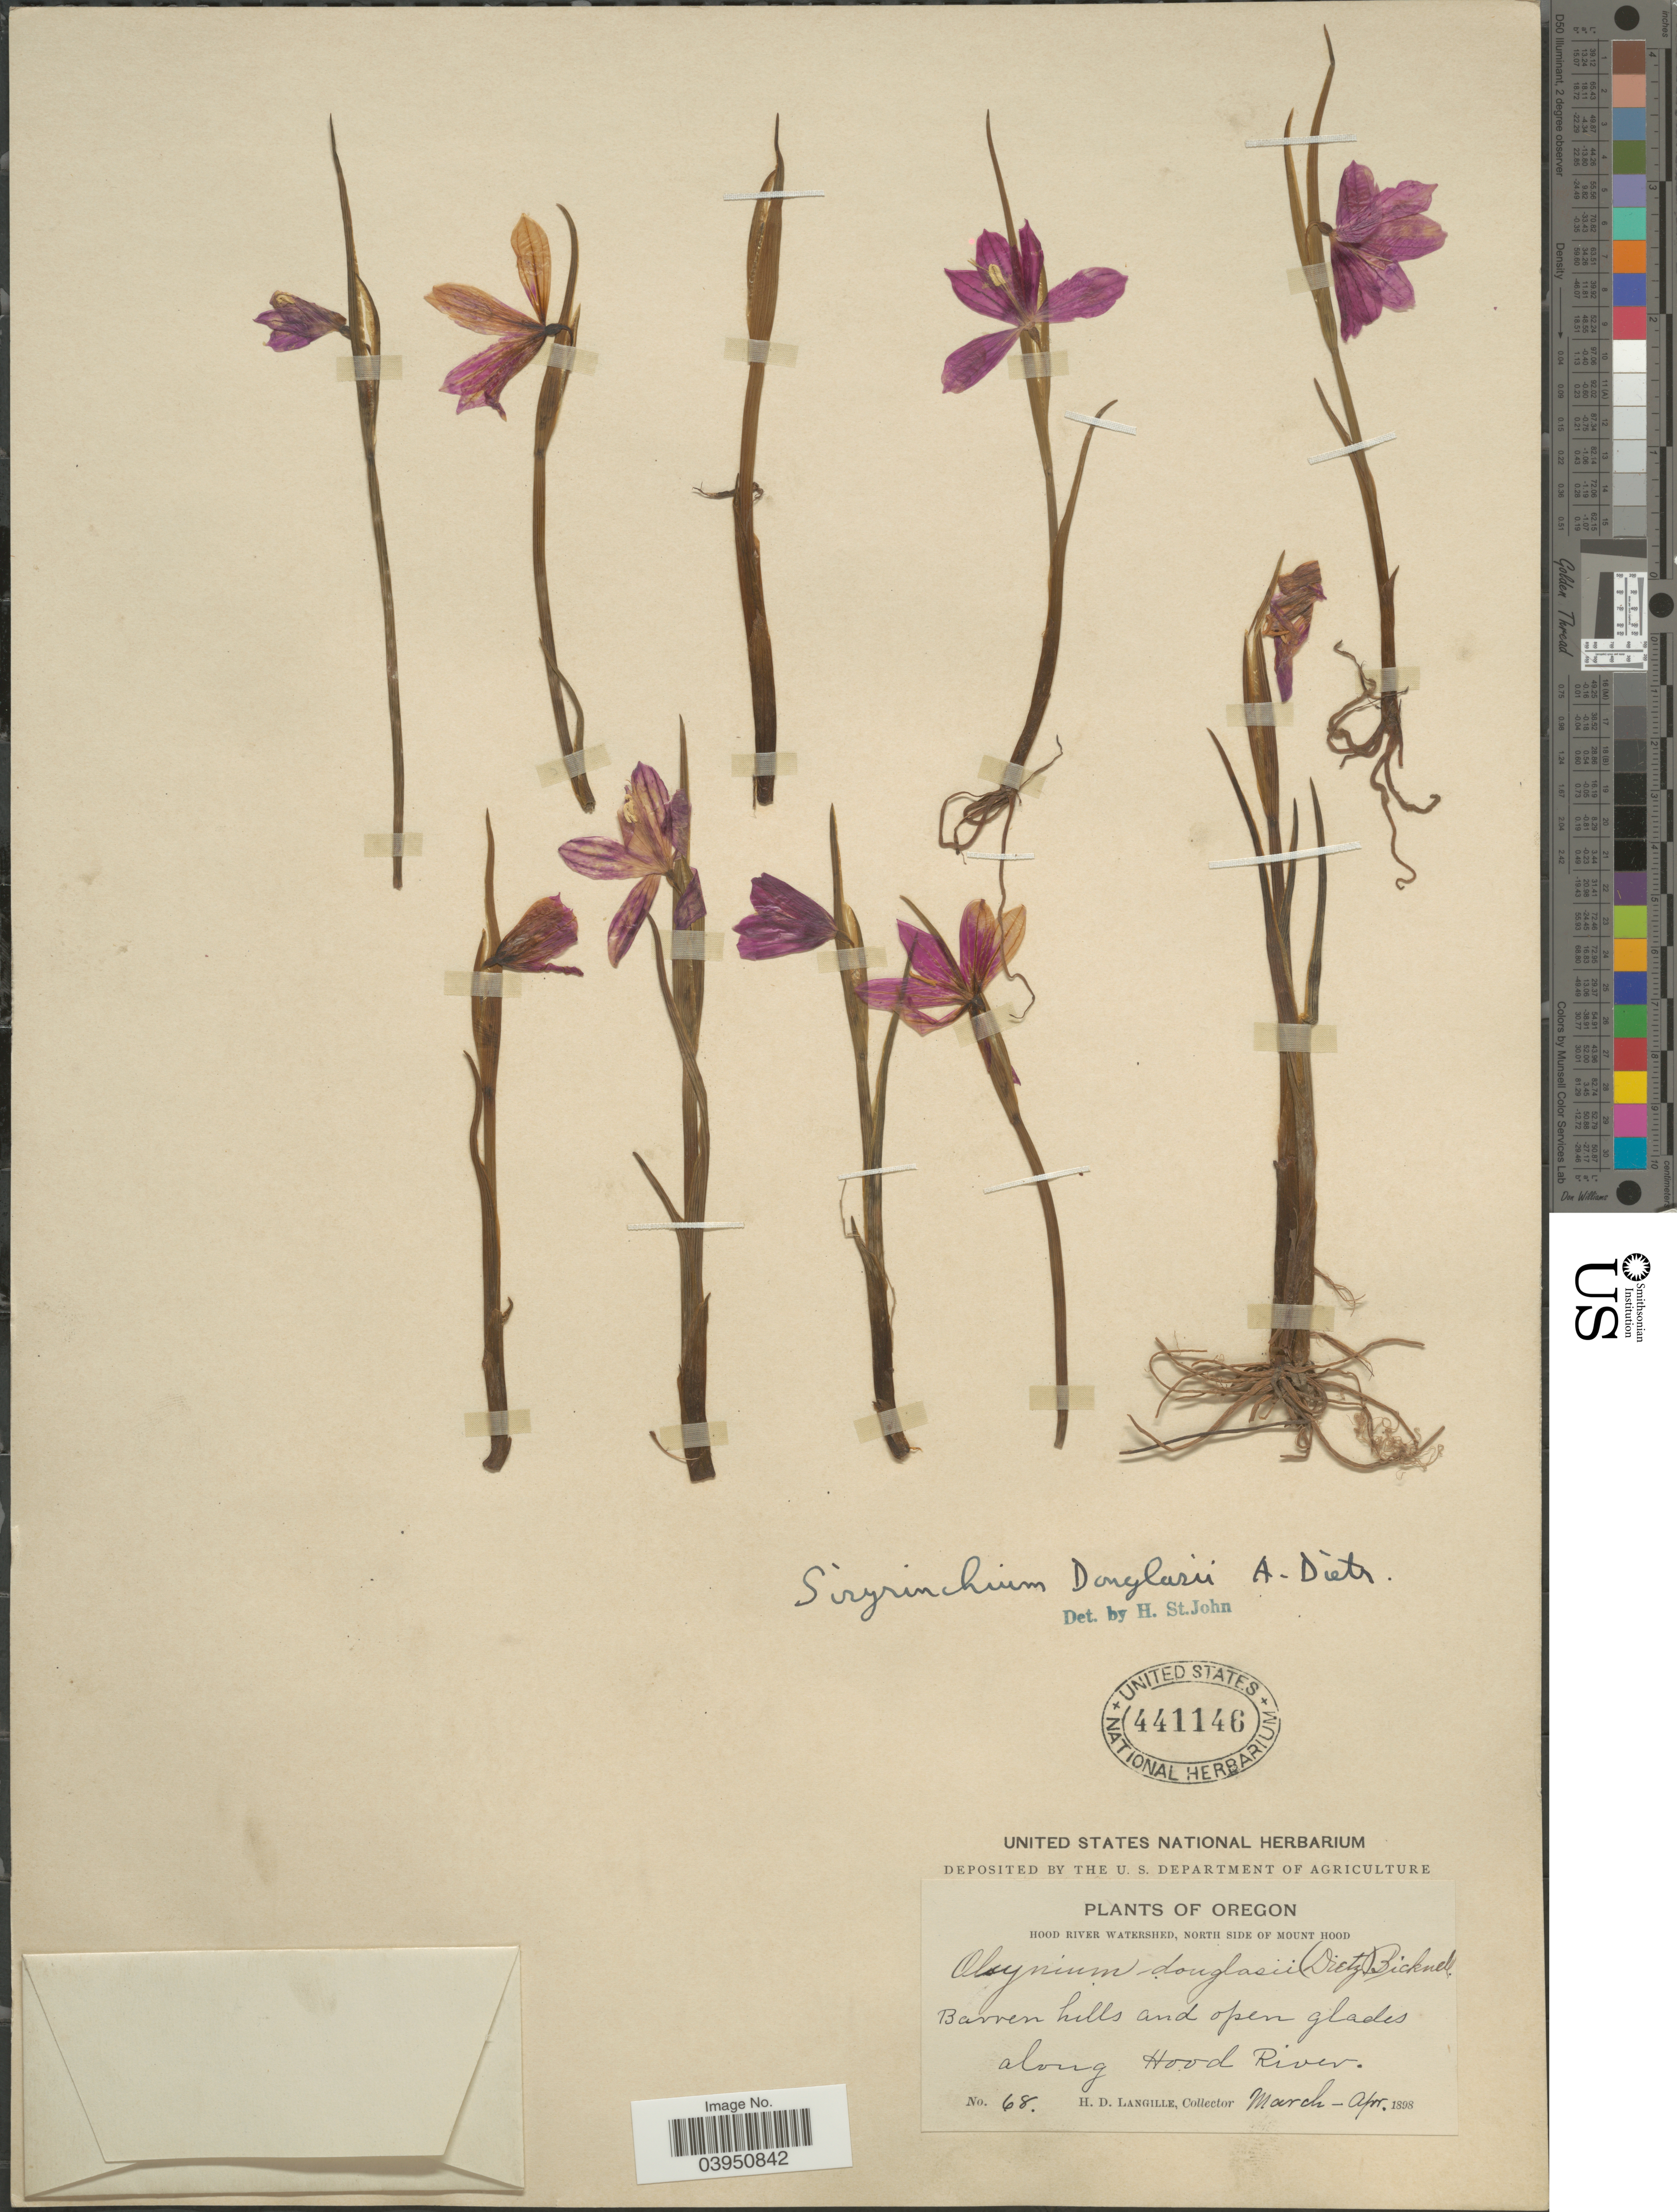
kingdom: Plantae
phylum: Tracheophyta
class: Liliopsida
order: Asparagales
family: Iridaceae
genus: Sisyrinchium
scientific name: Sisyrinchium douglasii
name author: A. Dietr.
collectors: H. Langille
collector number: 68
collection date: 1898-03/1898-04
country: United States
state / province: Oregon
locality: Hood River Watershed, North side of Mount Hood. Barren hills and open glades along Hood River.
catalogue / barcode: US 441146